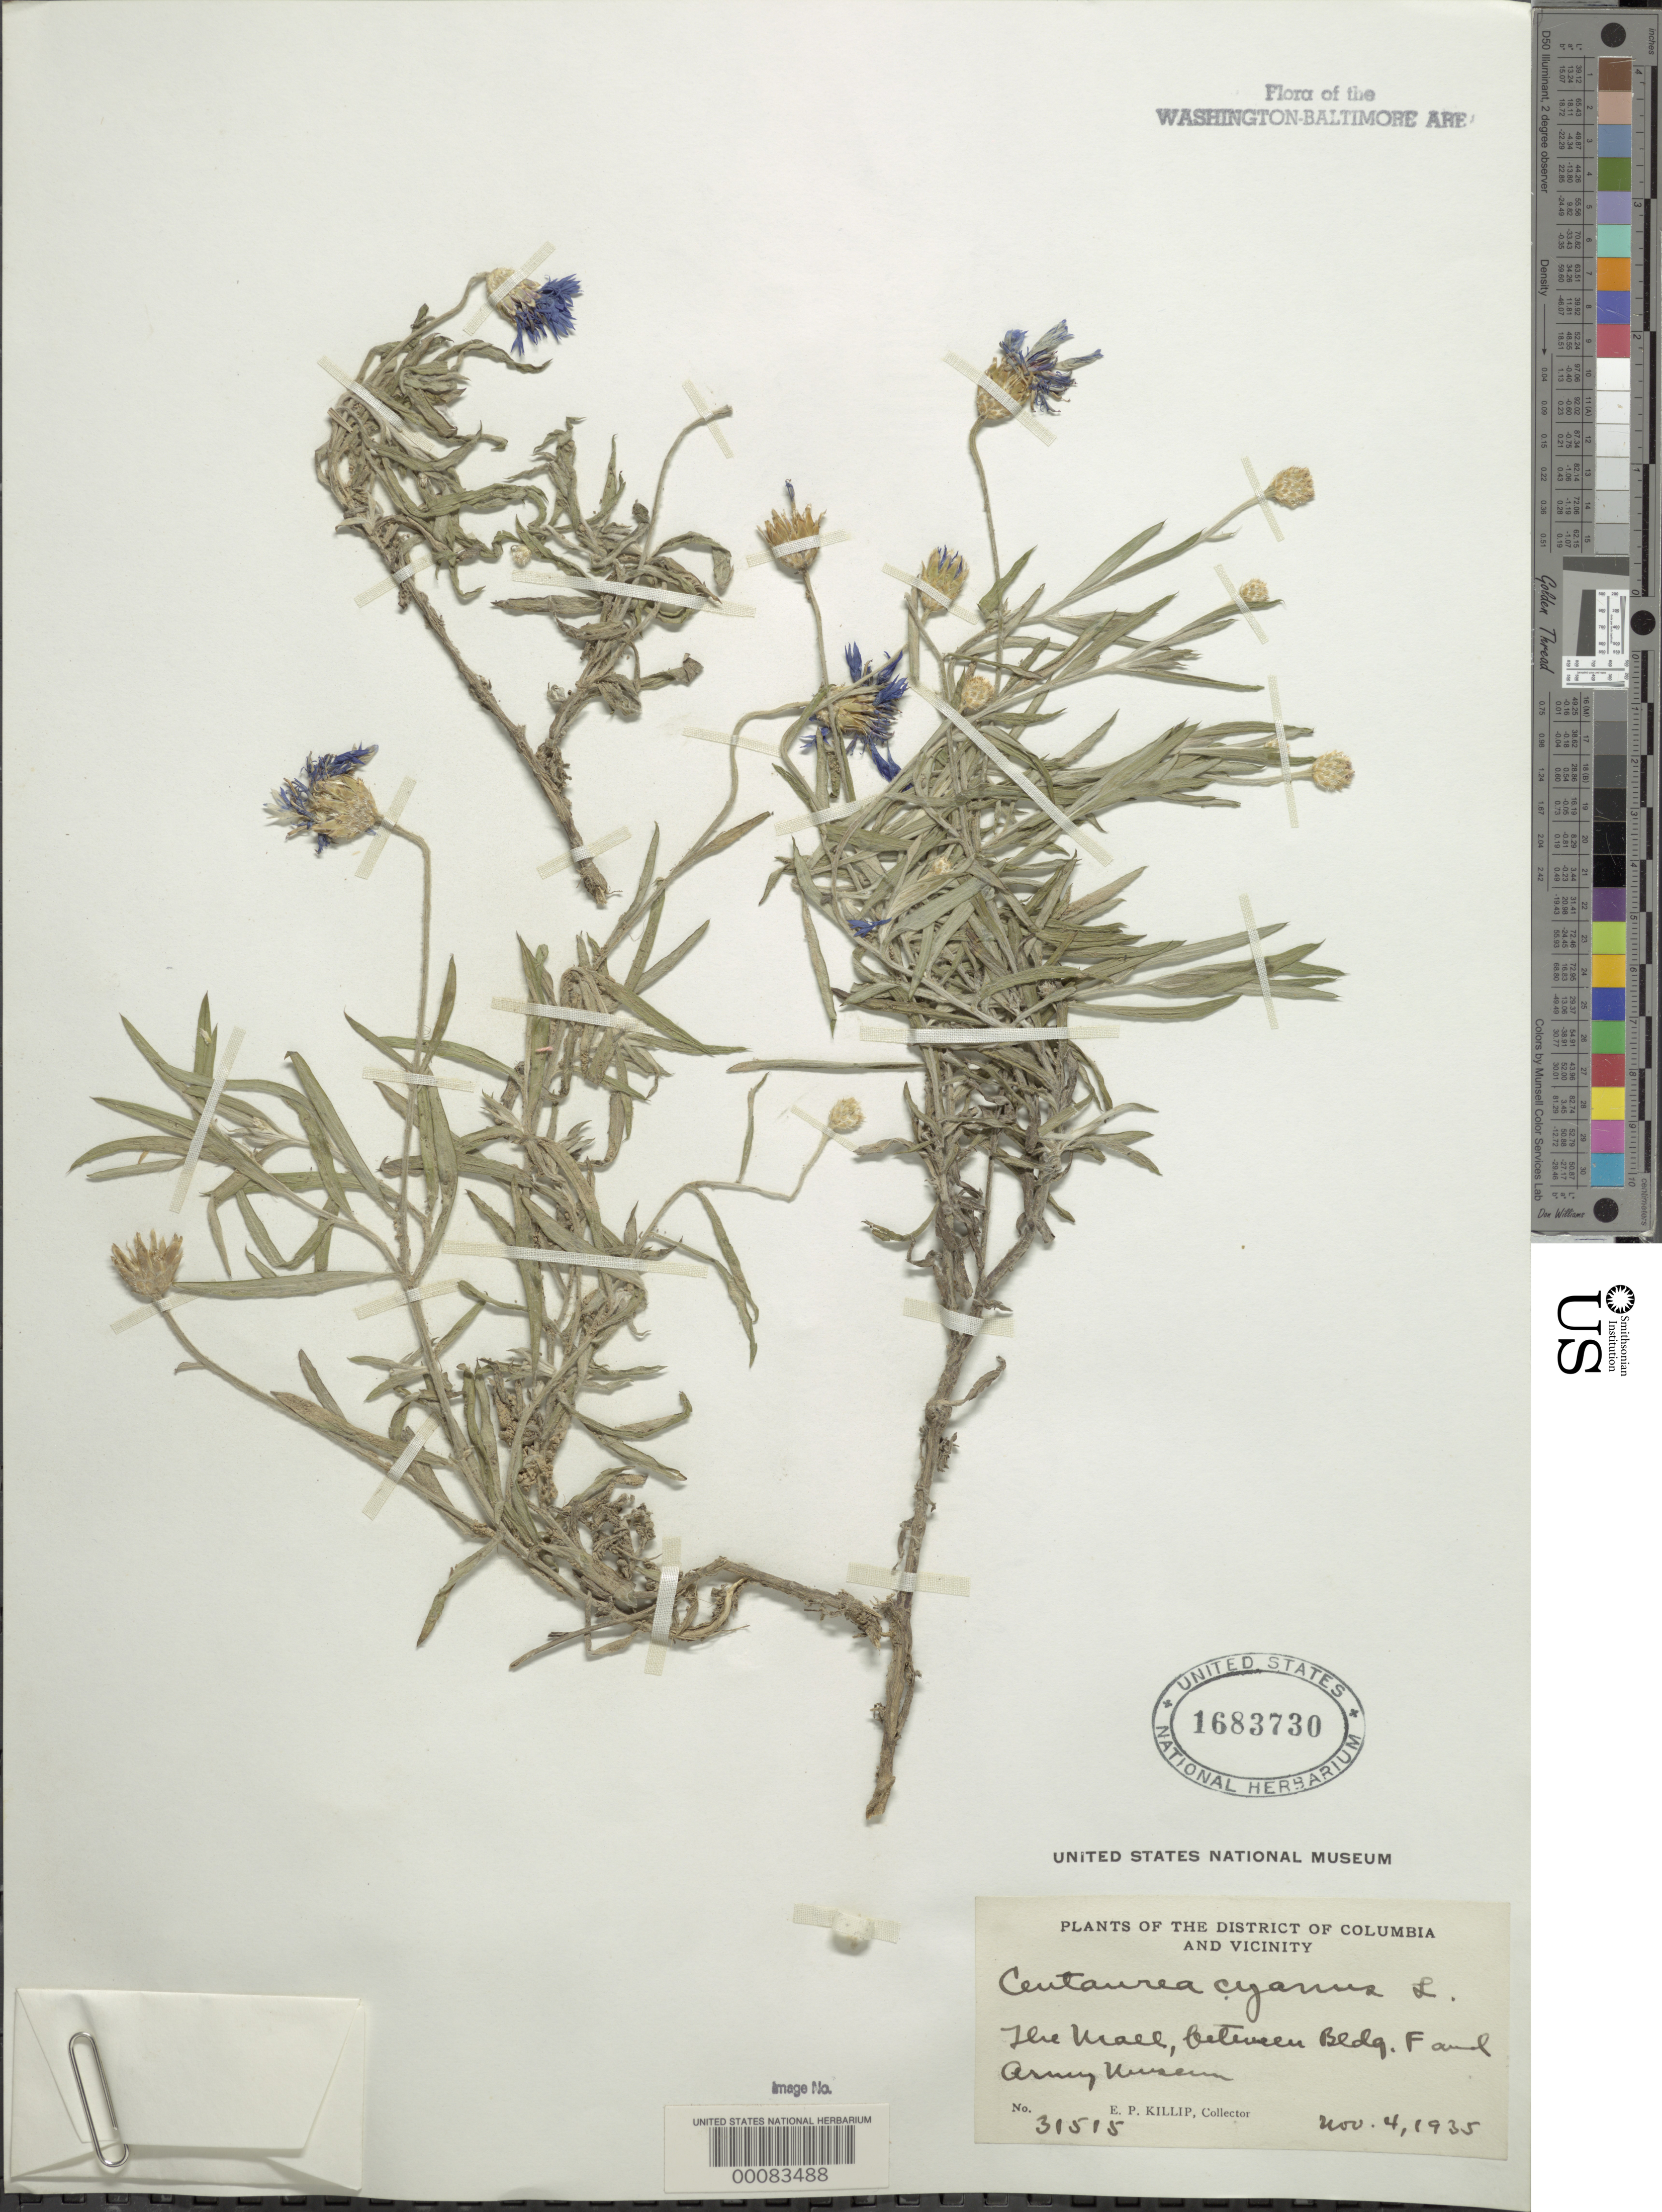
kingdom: Plantae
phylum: Tracheophyta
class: Magnoliopsida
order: Asterales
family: Asteraceae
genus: Centaurea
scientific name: Centaurea cyanus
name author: L.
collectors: E. P. Killip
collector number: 31515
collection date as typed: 04 Nov 1935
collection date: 1935-11-04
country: United States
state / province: District of Columbia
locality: The Mall between Bldg. F and Army Museum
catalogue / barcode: US 1683730